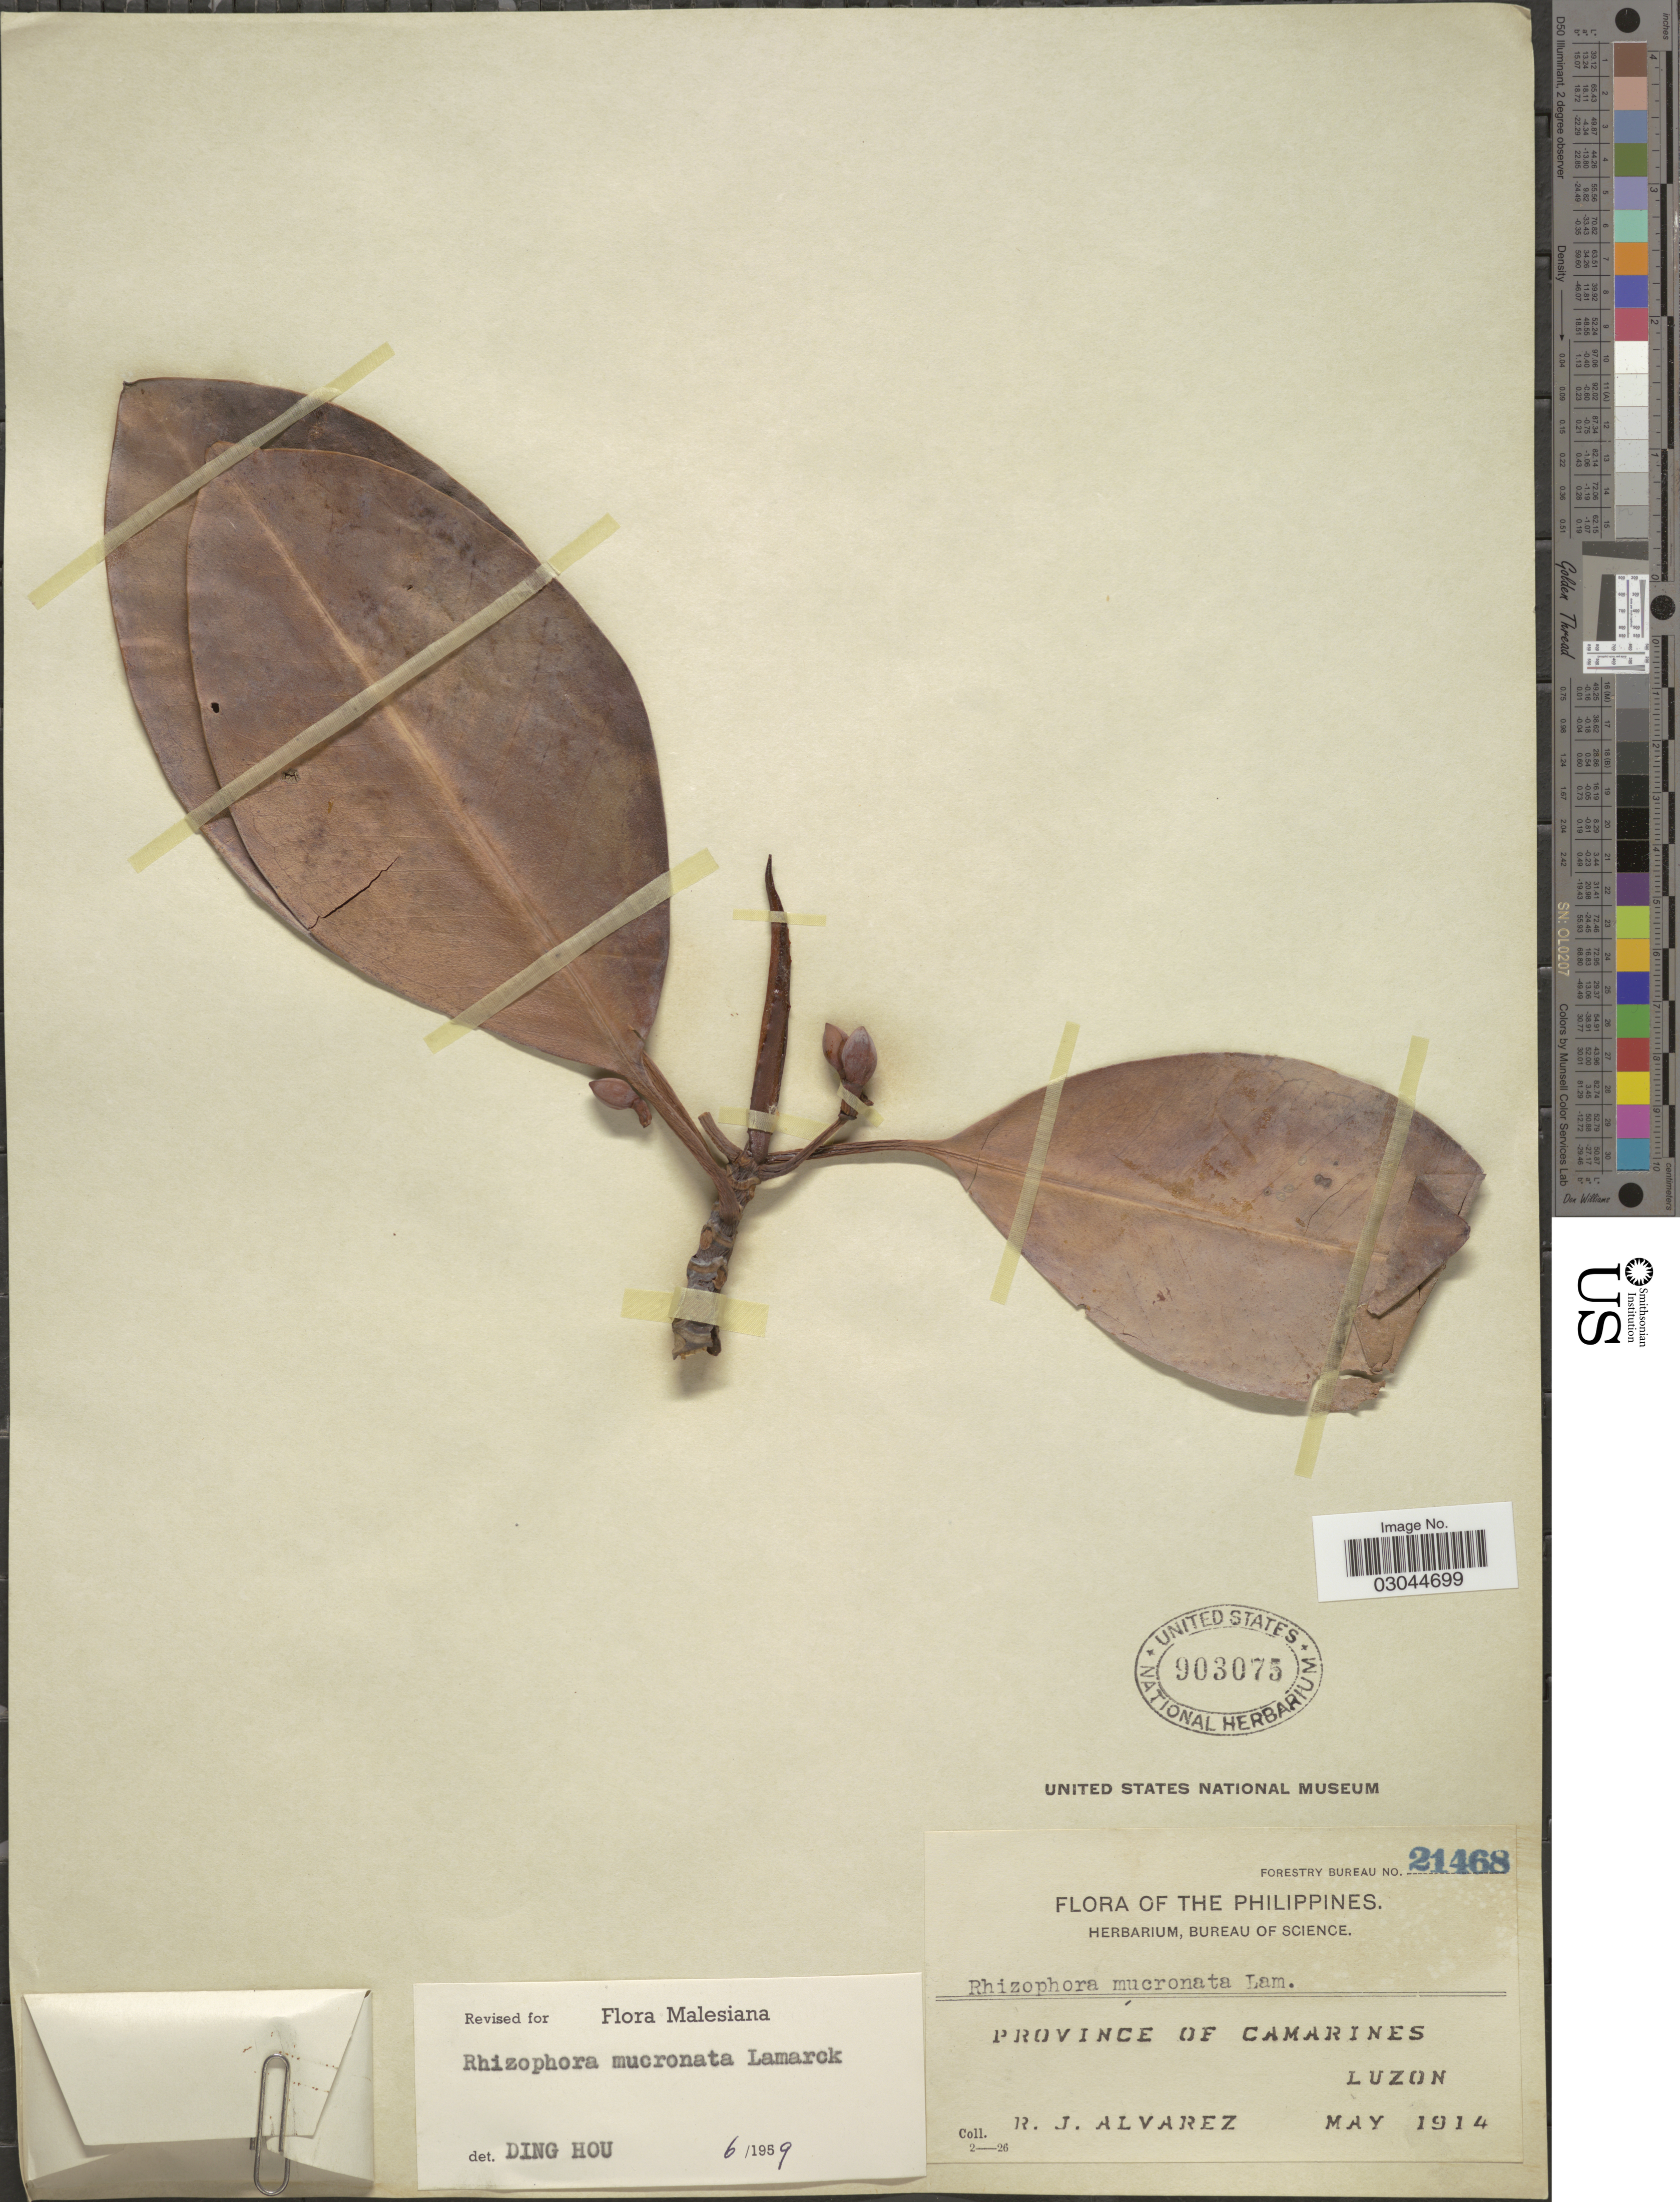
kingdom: Plantae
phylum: Tracheophyta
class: Magnoliopsida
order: Malpighiales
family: Rhizophoraceae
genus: Rhizophora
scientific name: Rhizophora mucronata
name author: Lam.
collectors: R. Alvarez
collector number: Forestry Bureau 21468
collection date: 1914-05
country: Philippines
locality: Province of Camarines, Luzon.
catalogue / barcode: US 903075